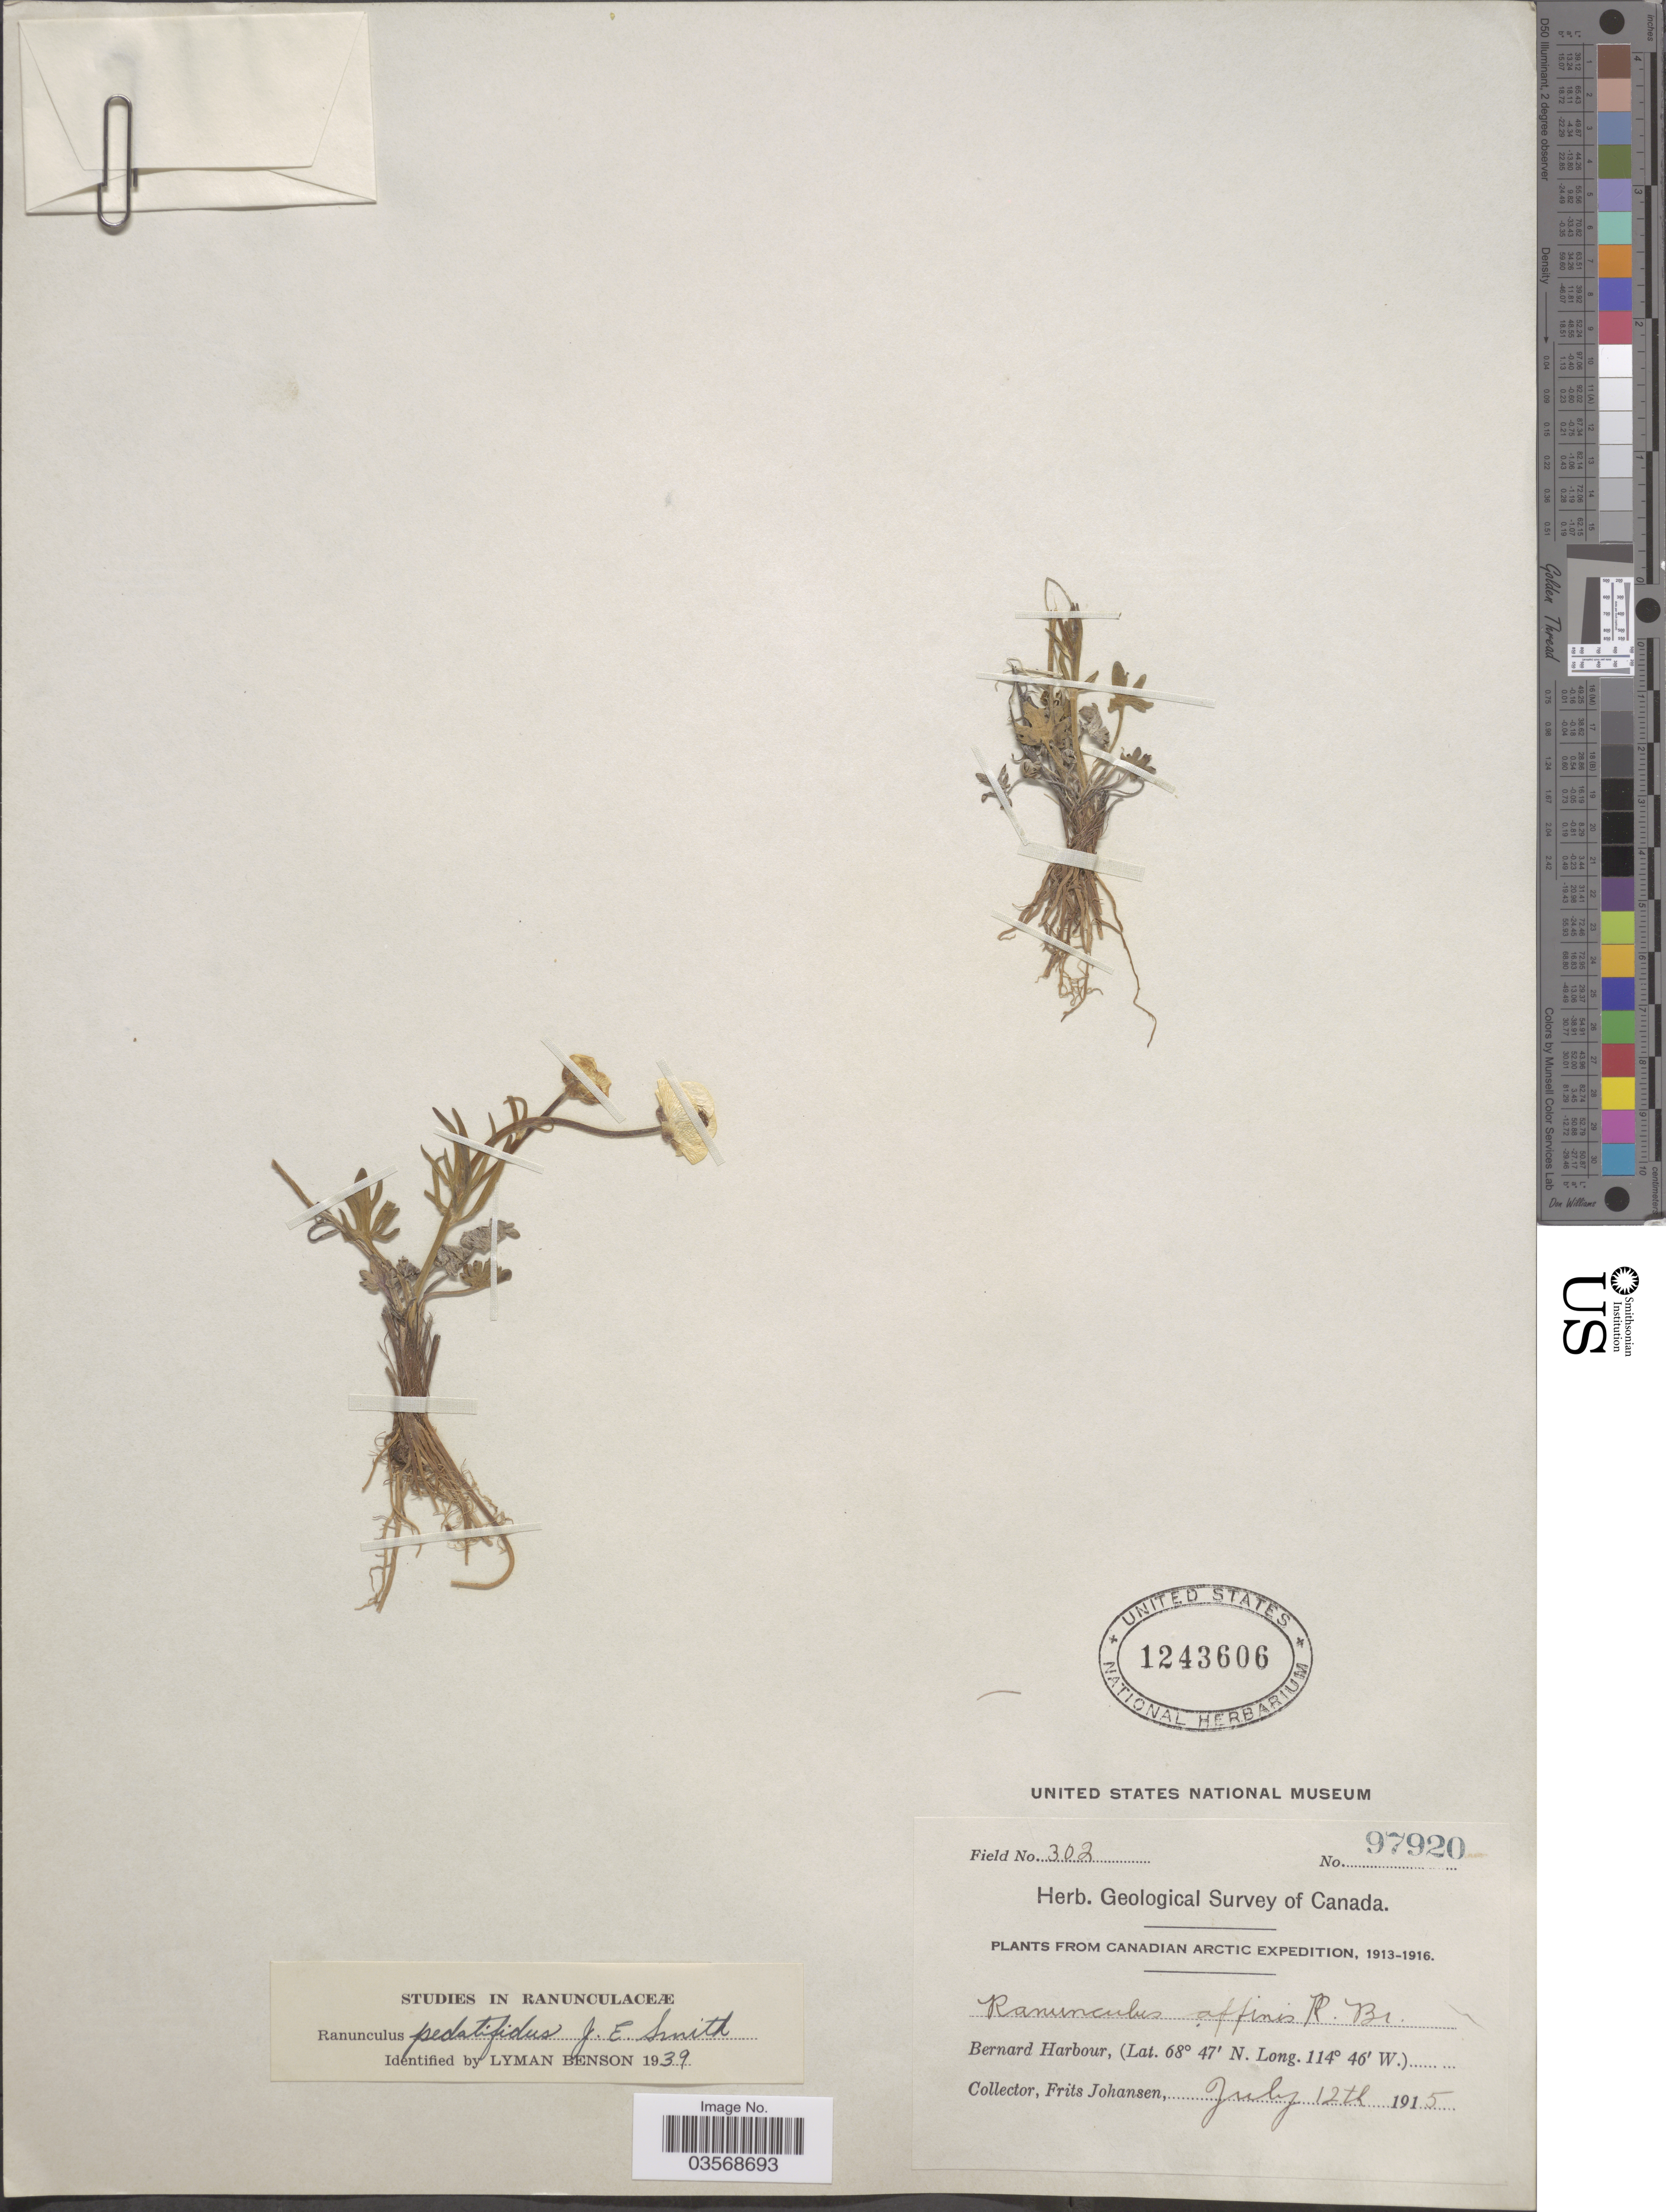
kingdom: Plantae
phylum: Tracheophyta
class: Magnoliopsida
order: Ranunculales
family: Ranunculaceae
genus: Ranunculus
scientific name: Ranunculus pedatifidus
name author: Sm.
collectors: F. Johansen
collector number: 97920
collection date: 1915-07-12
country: Canada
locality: Bernard Harbour.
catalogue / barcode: US 1243606